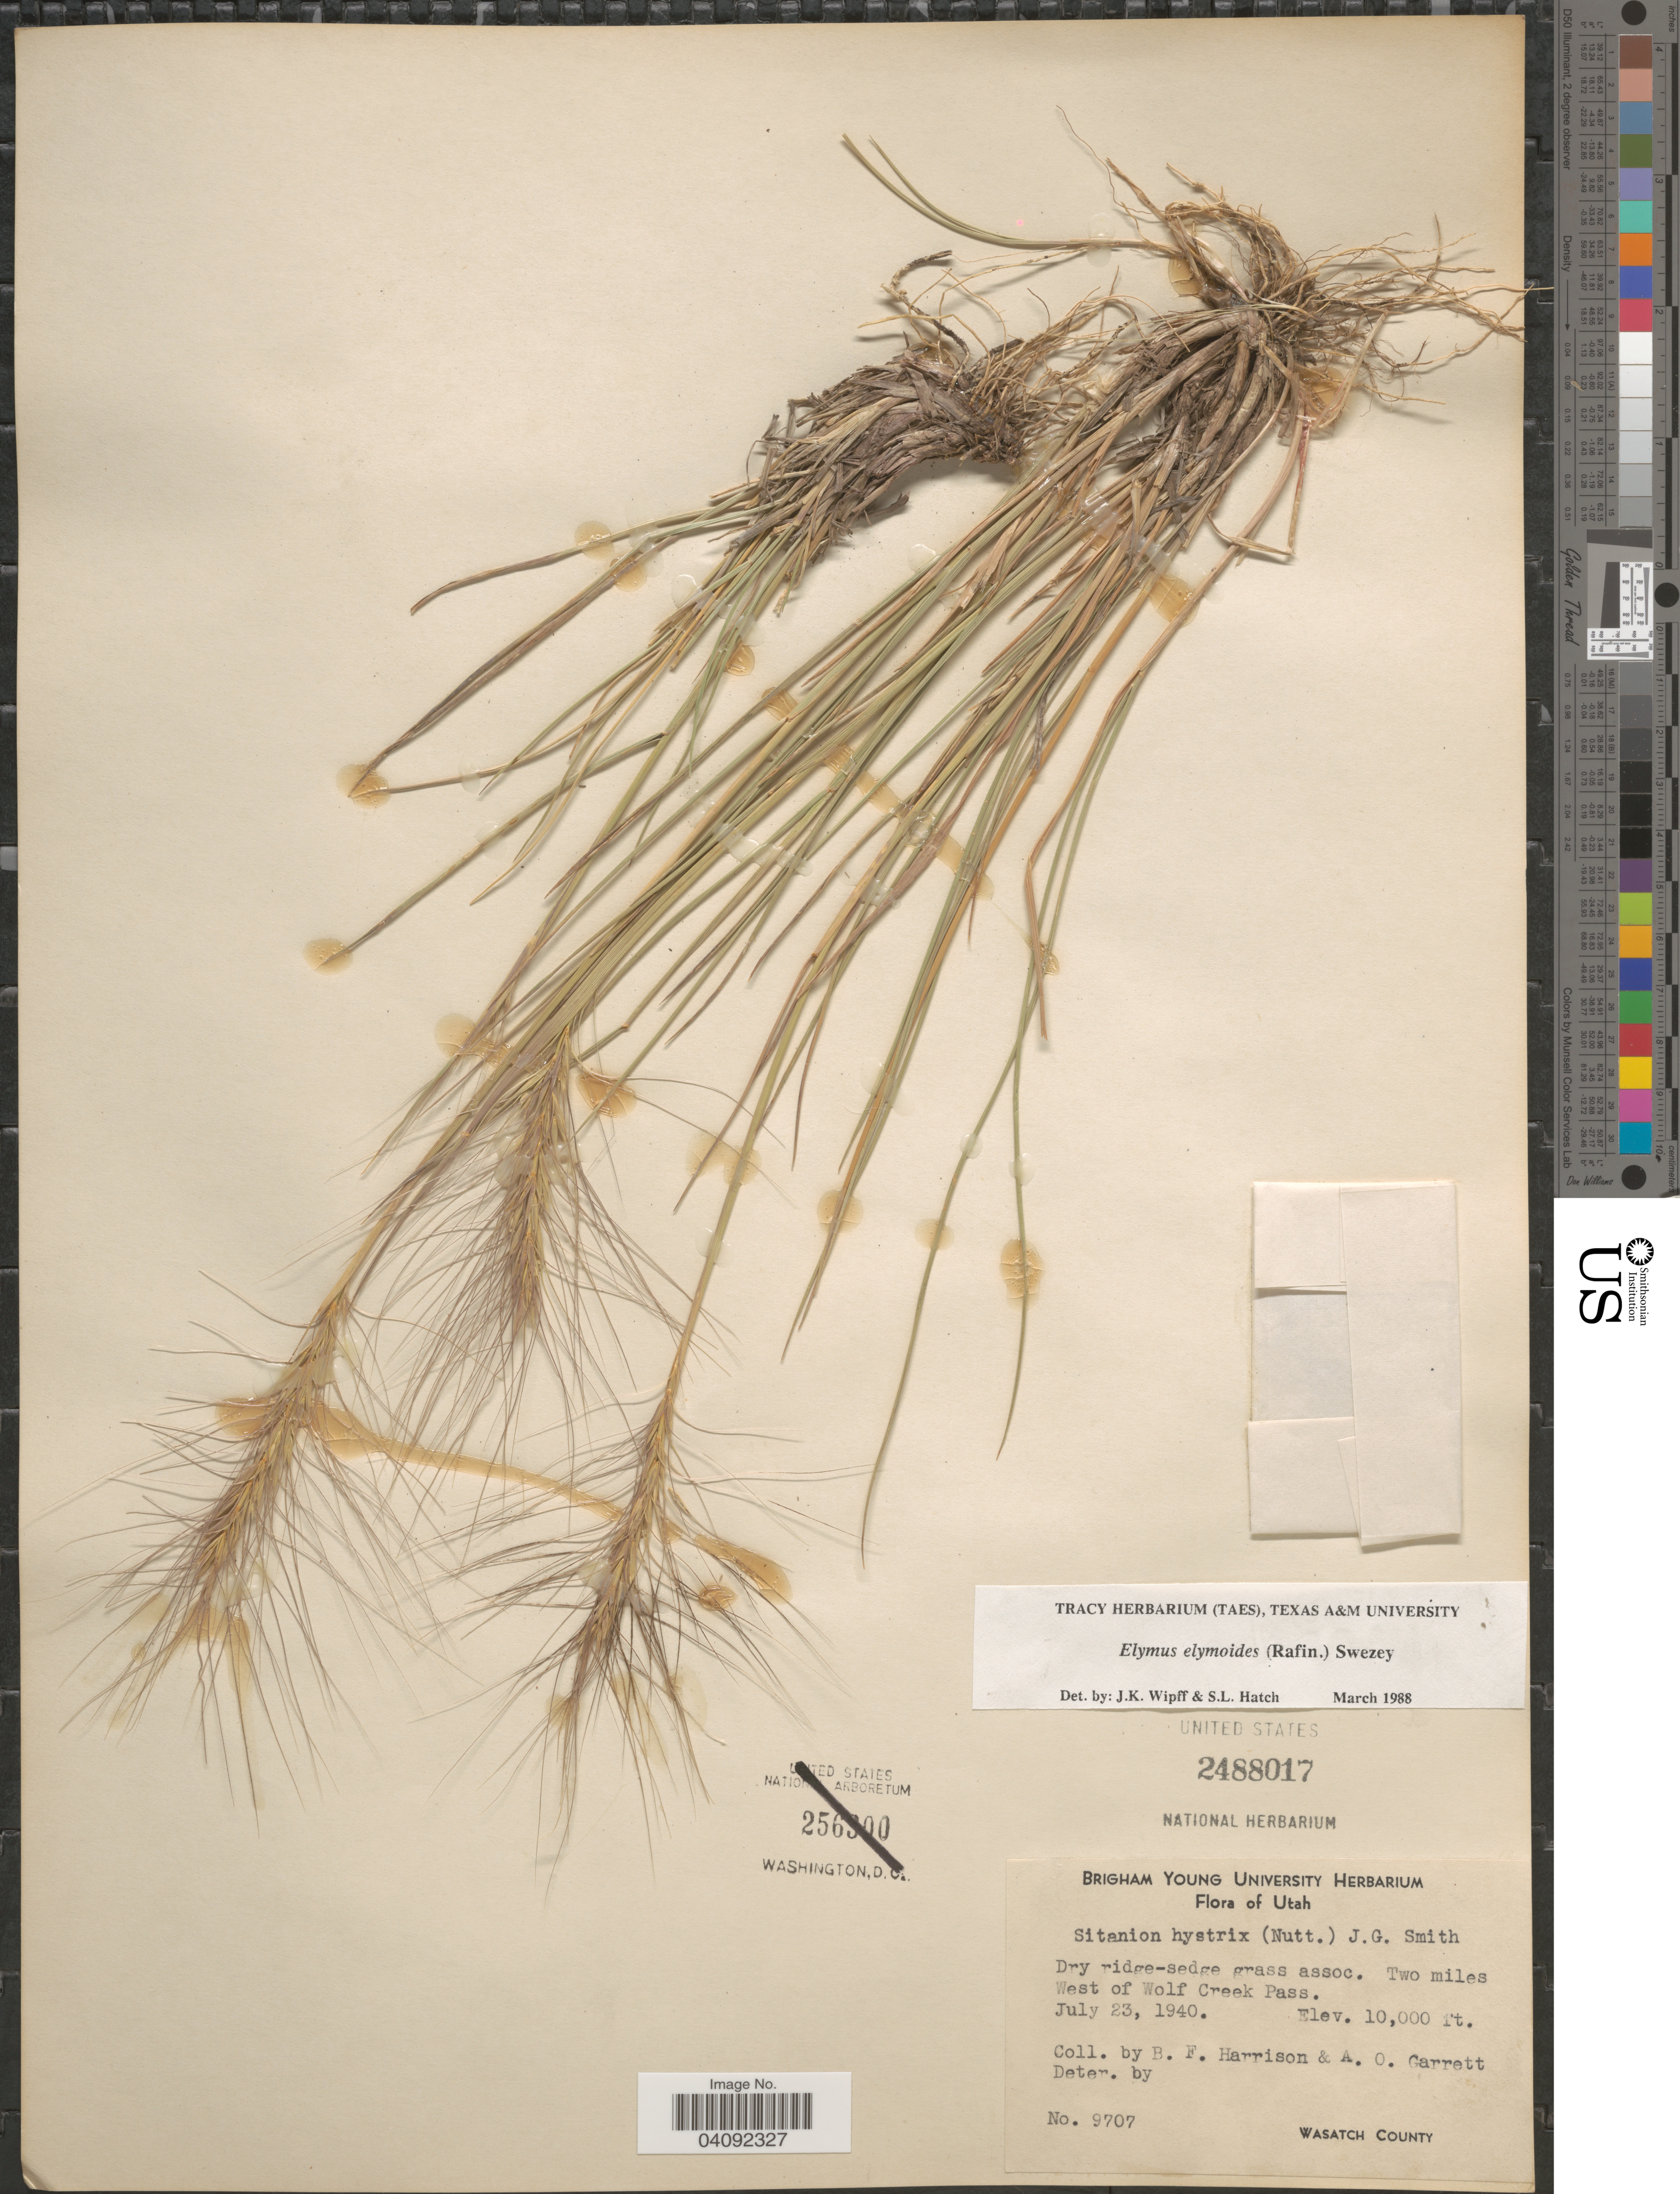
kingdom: Plantae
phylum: Tracheophyta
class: Liliopsida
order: Poales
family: Poaceae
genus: Elymus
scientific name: Elymus elymoides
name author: (Raf.) Swezey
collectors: B. F. Harrison & A. O. Garrett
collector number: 9707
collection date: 1940-07-23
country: United States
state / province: Utah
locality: Dry ridge-sedge grass assoc. Two miles West of Wolf Creek Pass. Wasatch County.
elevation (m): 3048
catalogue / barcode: US 2488017